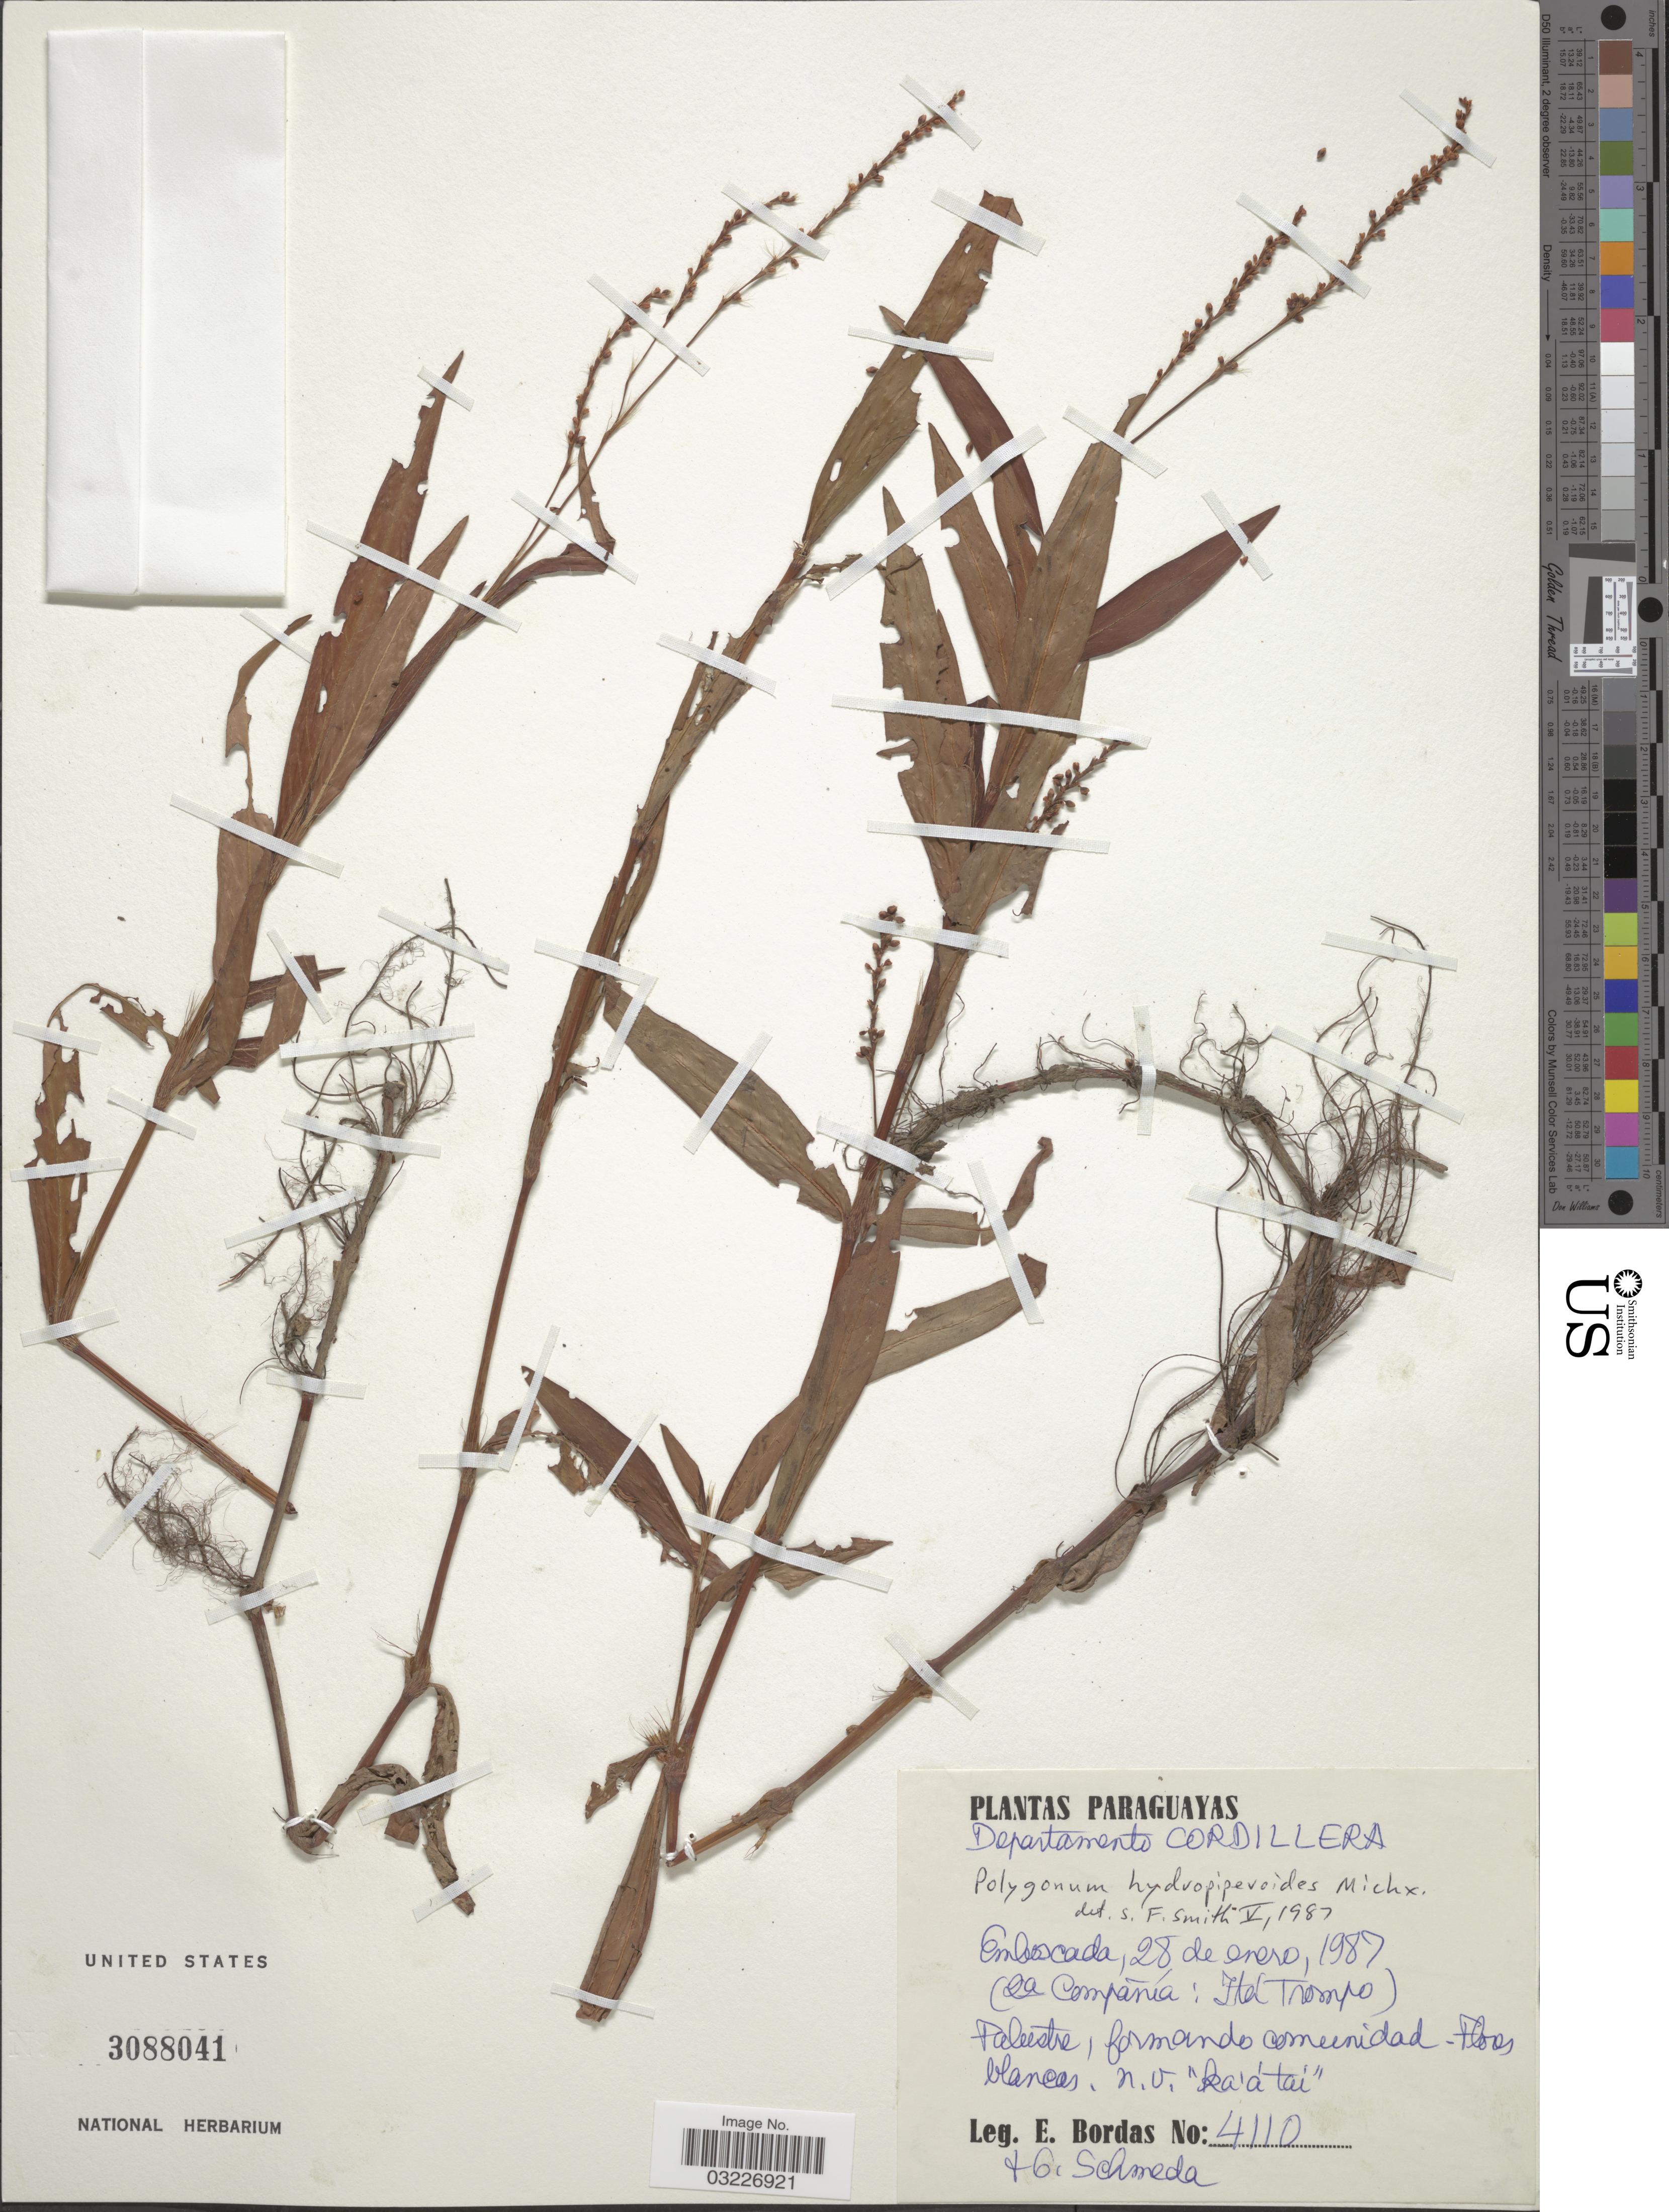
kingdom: Plantae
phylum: Tracheophyta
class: Magnoliopsida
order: Caryophyllales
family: Polygonaceae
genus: Polygonum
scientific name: Polygonum hydropiperoides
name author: Michx.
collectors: E. Bordas & G. Schmeda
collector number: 4110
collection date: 1987-01-28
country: Paraguay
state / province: Cordillera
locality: Departamento Cordillera, Emboscada (La Compánía: Ita Trompo).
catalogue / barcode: US 3088041